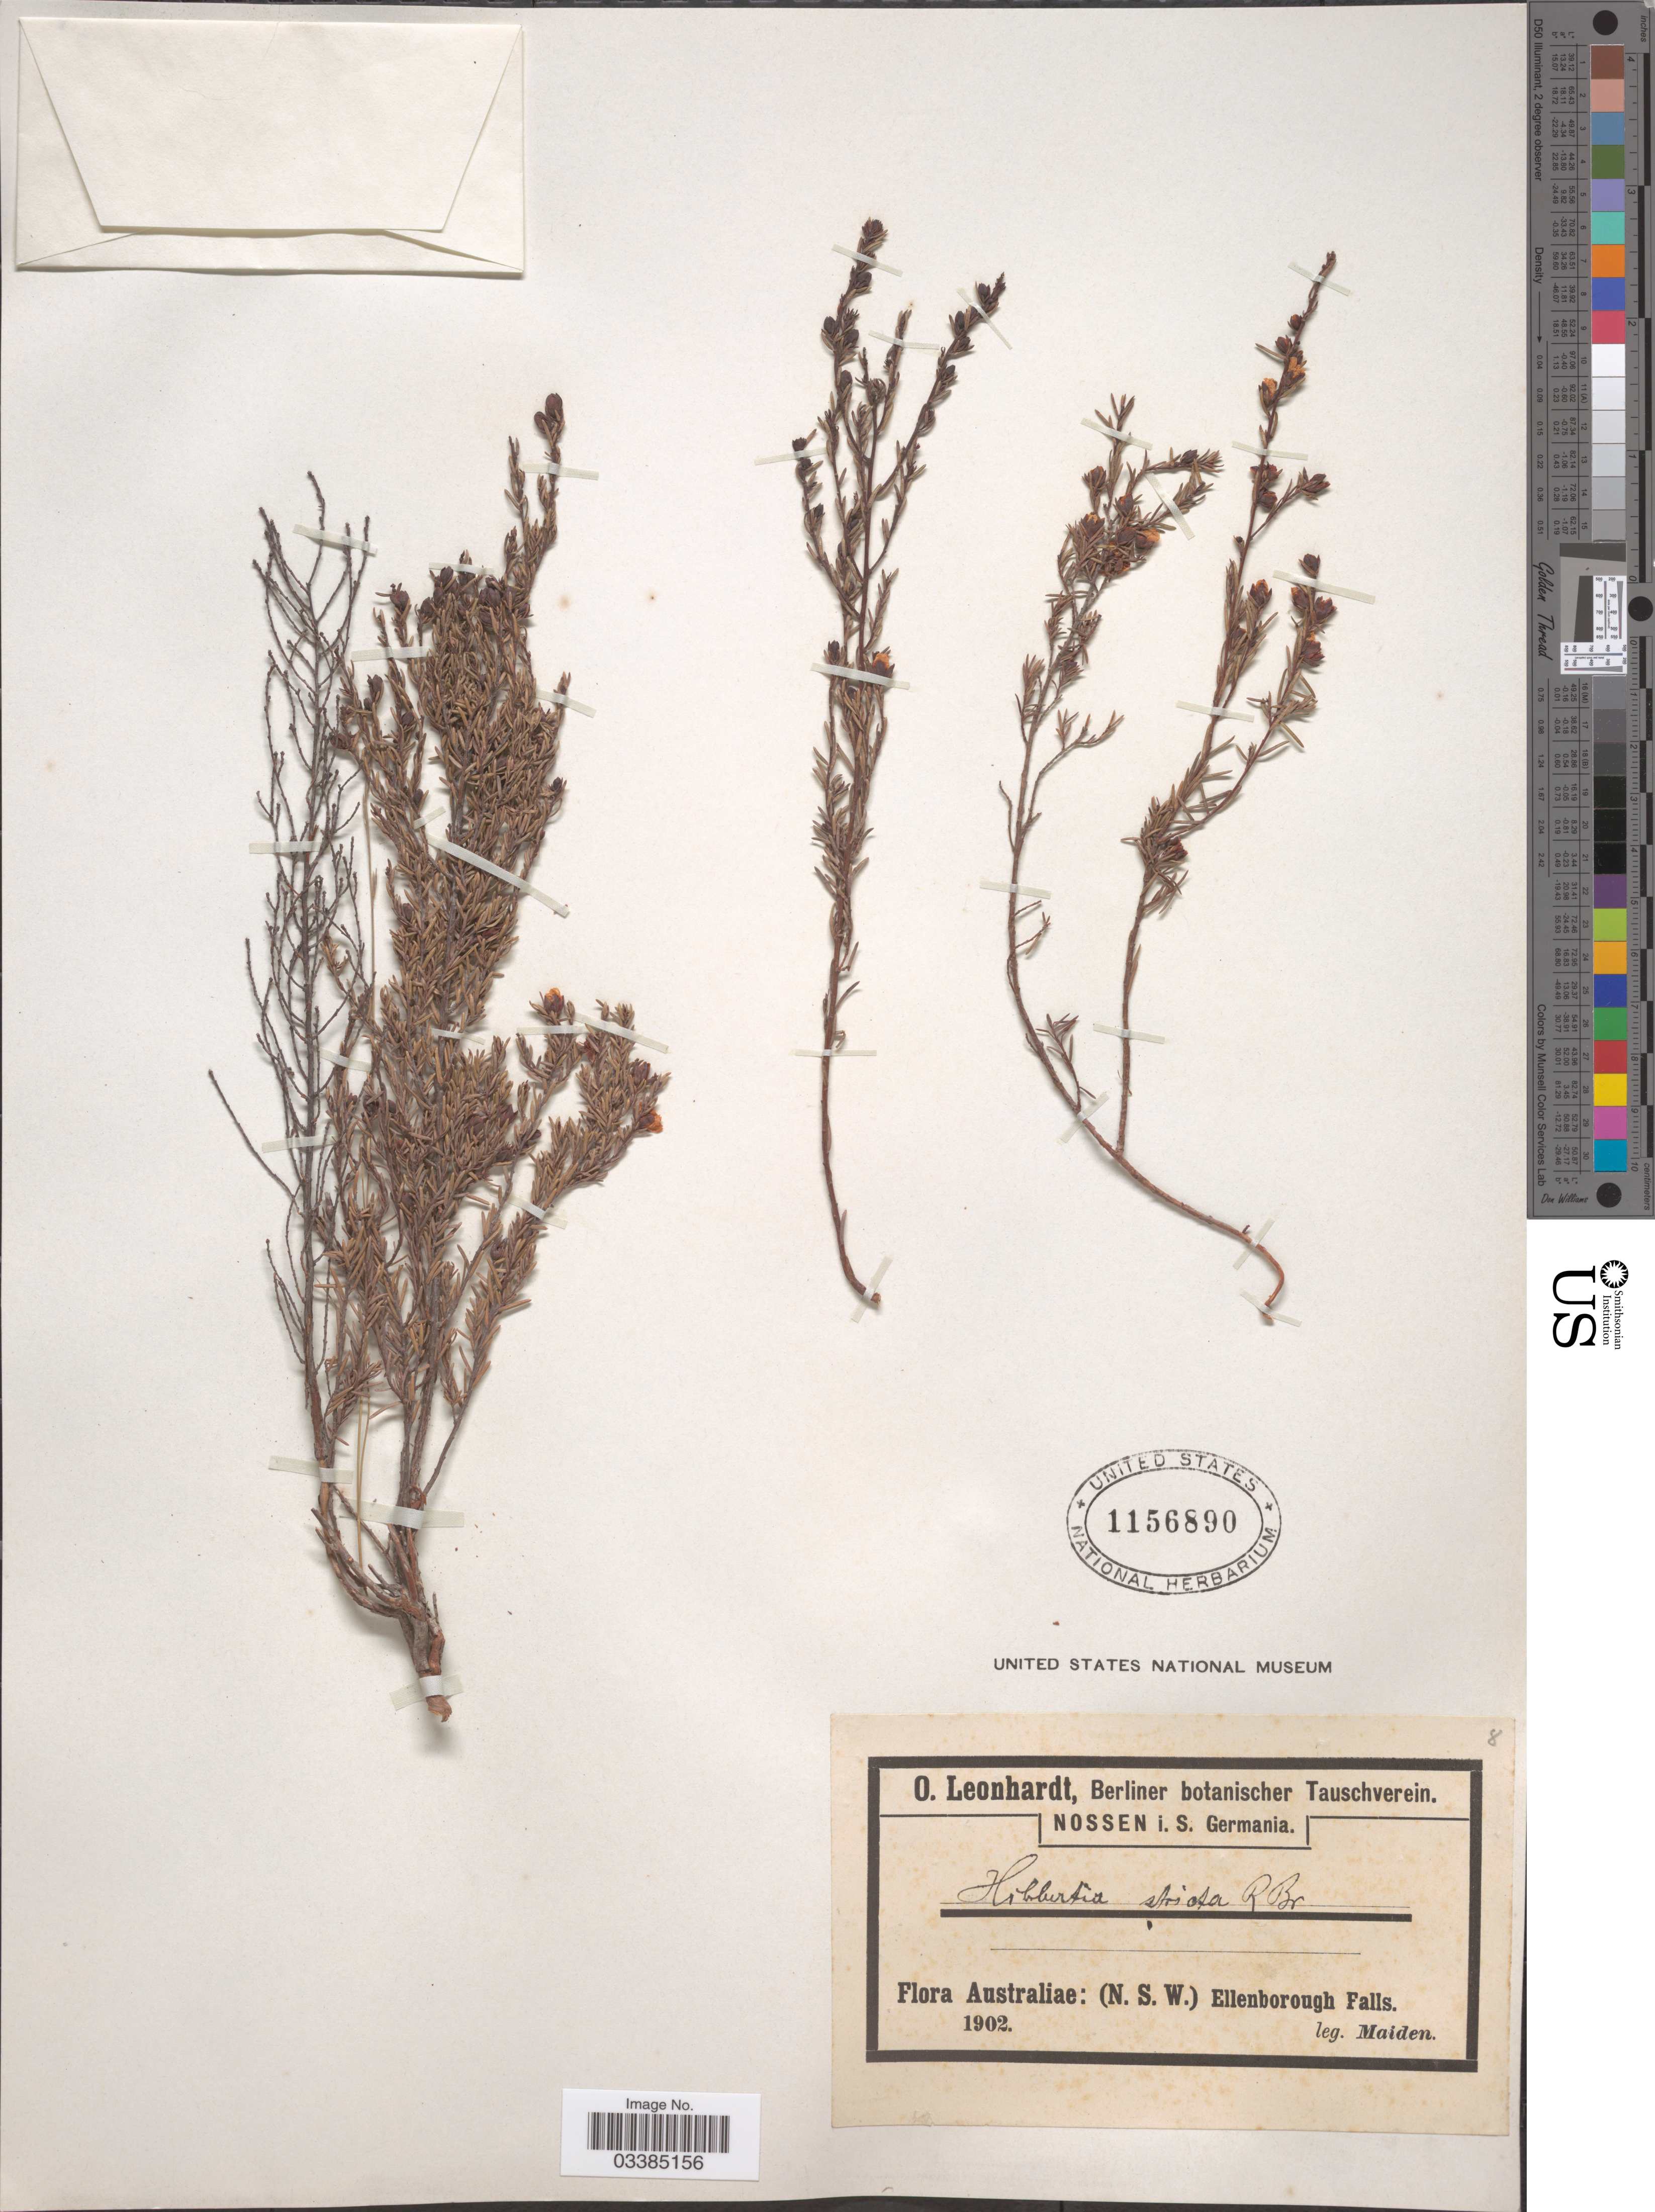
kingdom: Plantae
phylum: Tracheophyta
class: Magnoliopsida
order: Dilleniales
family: Dilleniaceae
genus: Hibbertia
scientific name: Hibbertia stricta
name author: R. Br. ex DC.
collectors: Maiden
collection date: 1902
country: Australia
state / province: New South Wales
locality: Ellenborough Falls.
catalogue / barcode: US 1156890